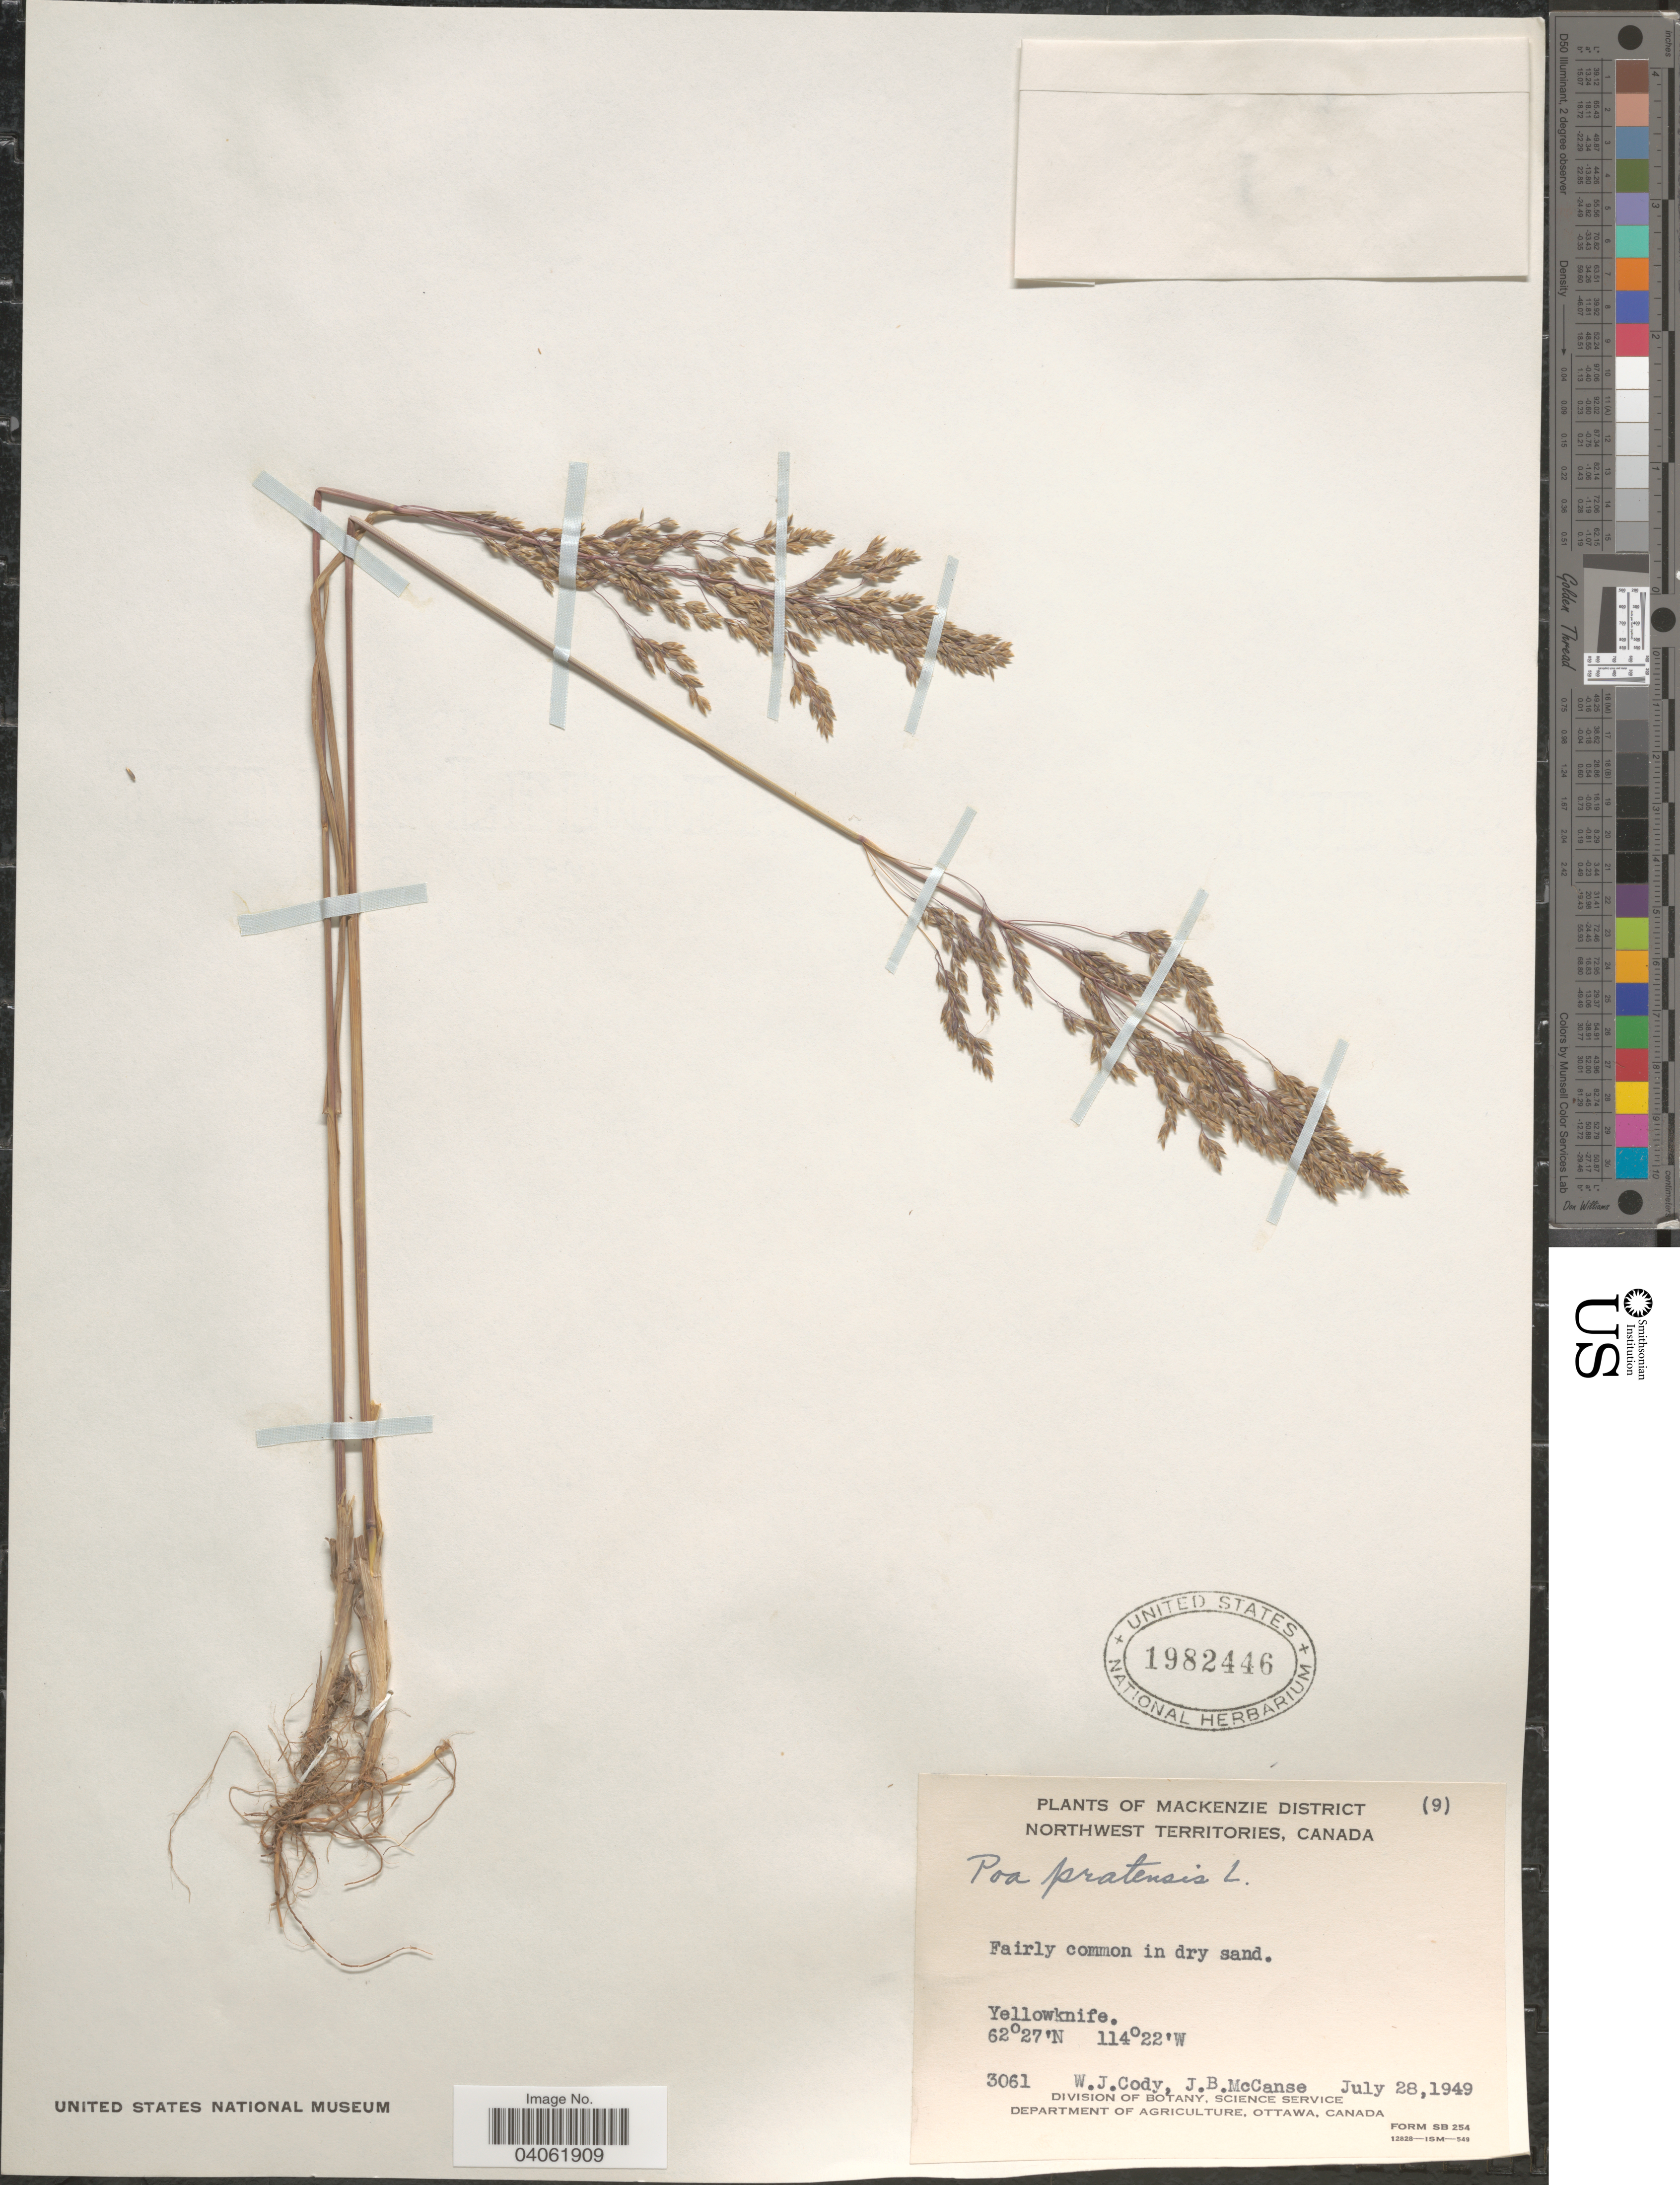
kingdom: Plantae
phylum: Tracheophyta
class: Liliopsida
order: Poales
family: Poaceae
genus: Poa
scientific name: Poa pratensis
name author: L.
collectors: W. Cody & J. McCanse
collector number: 3061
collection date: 1949-07-28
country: Canada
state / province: Northwest Territories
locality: Mackenzie District. Yellowknife.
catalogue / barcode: US 1982446